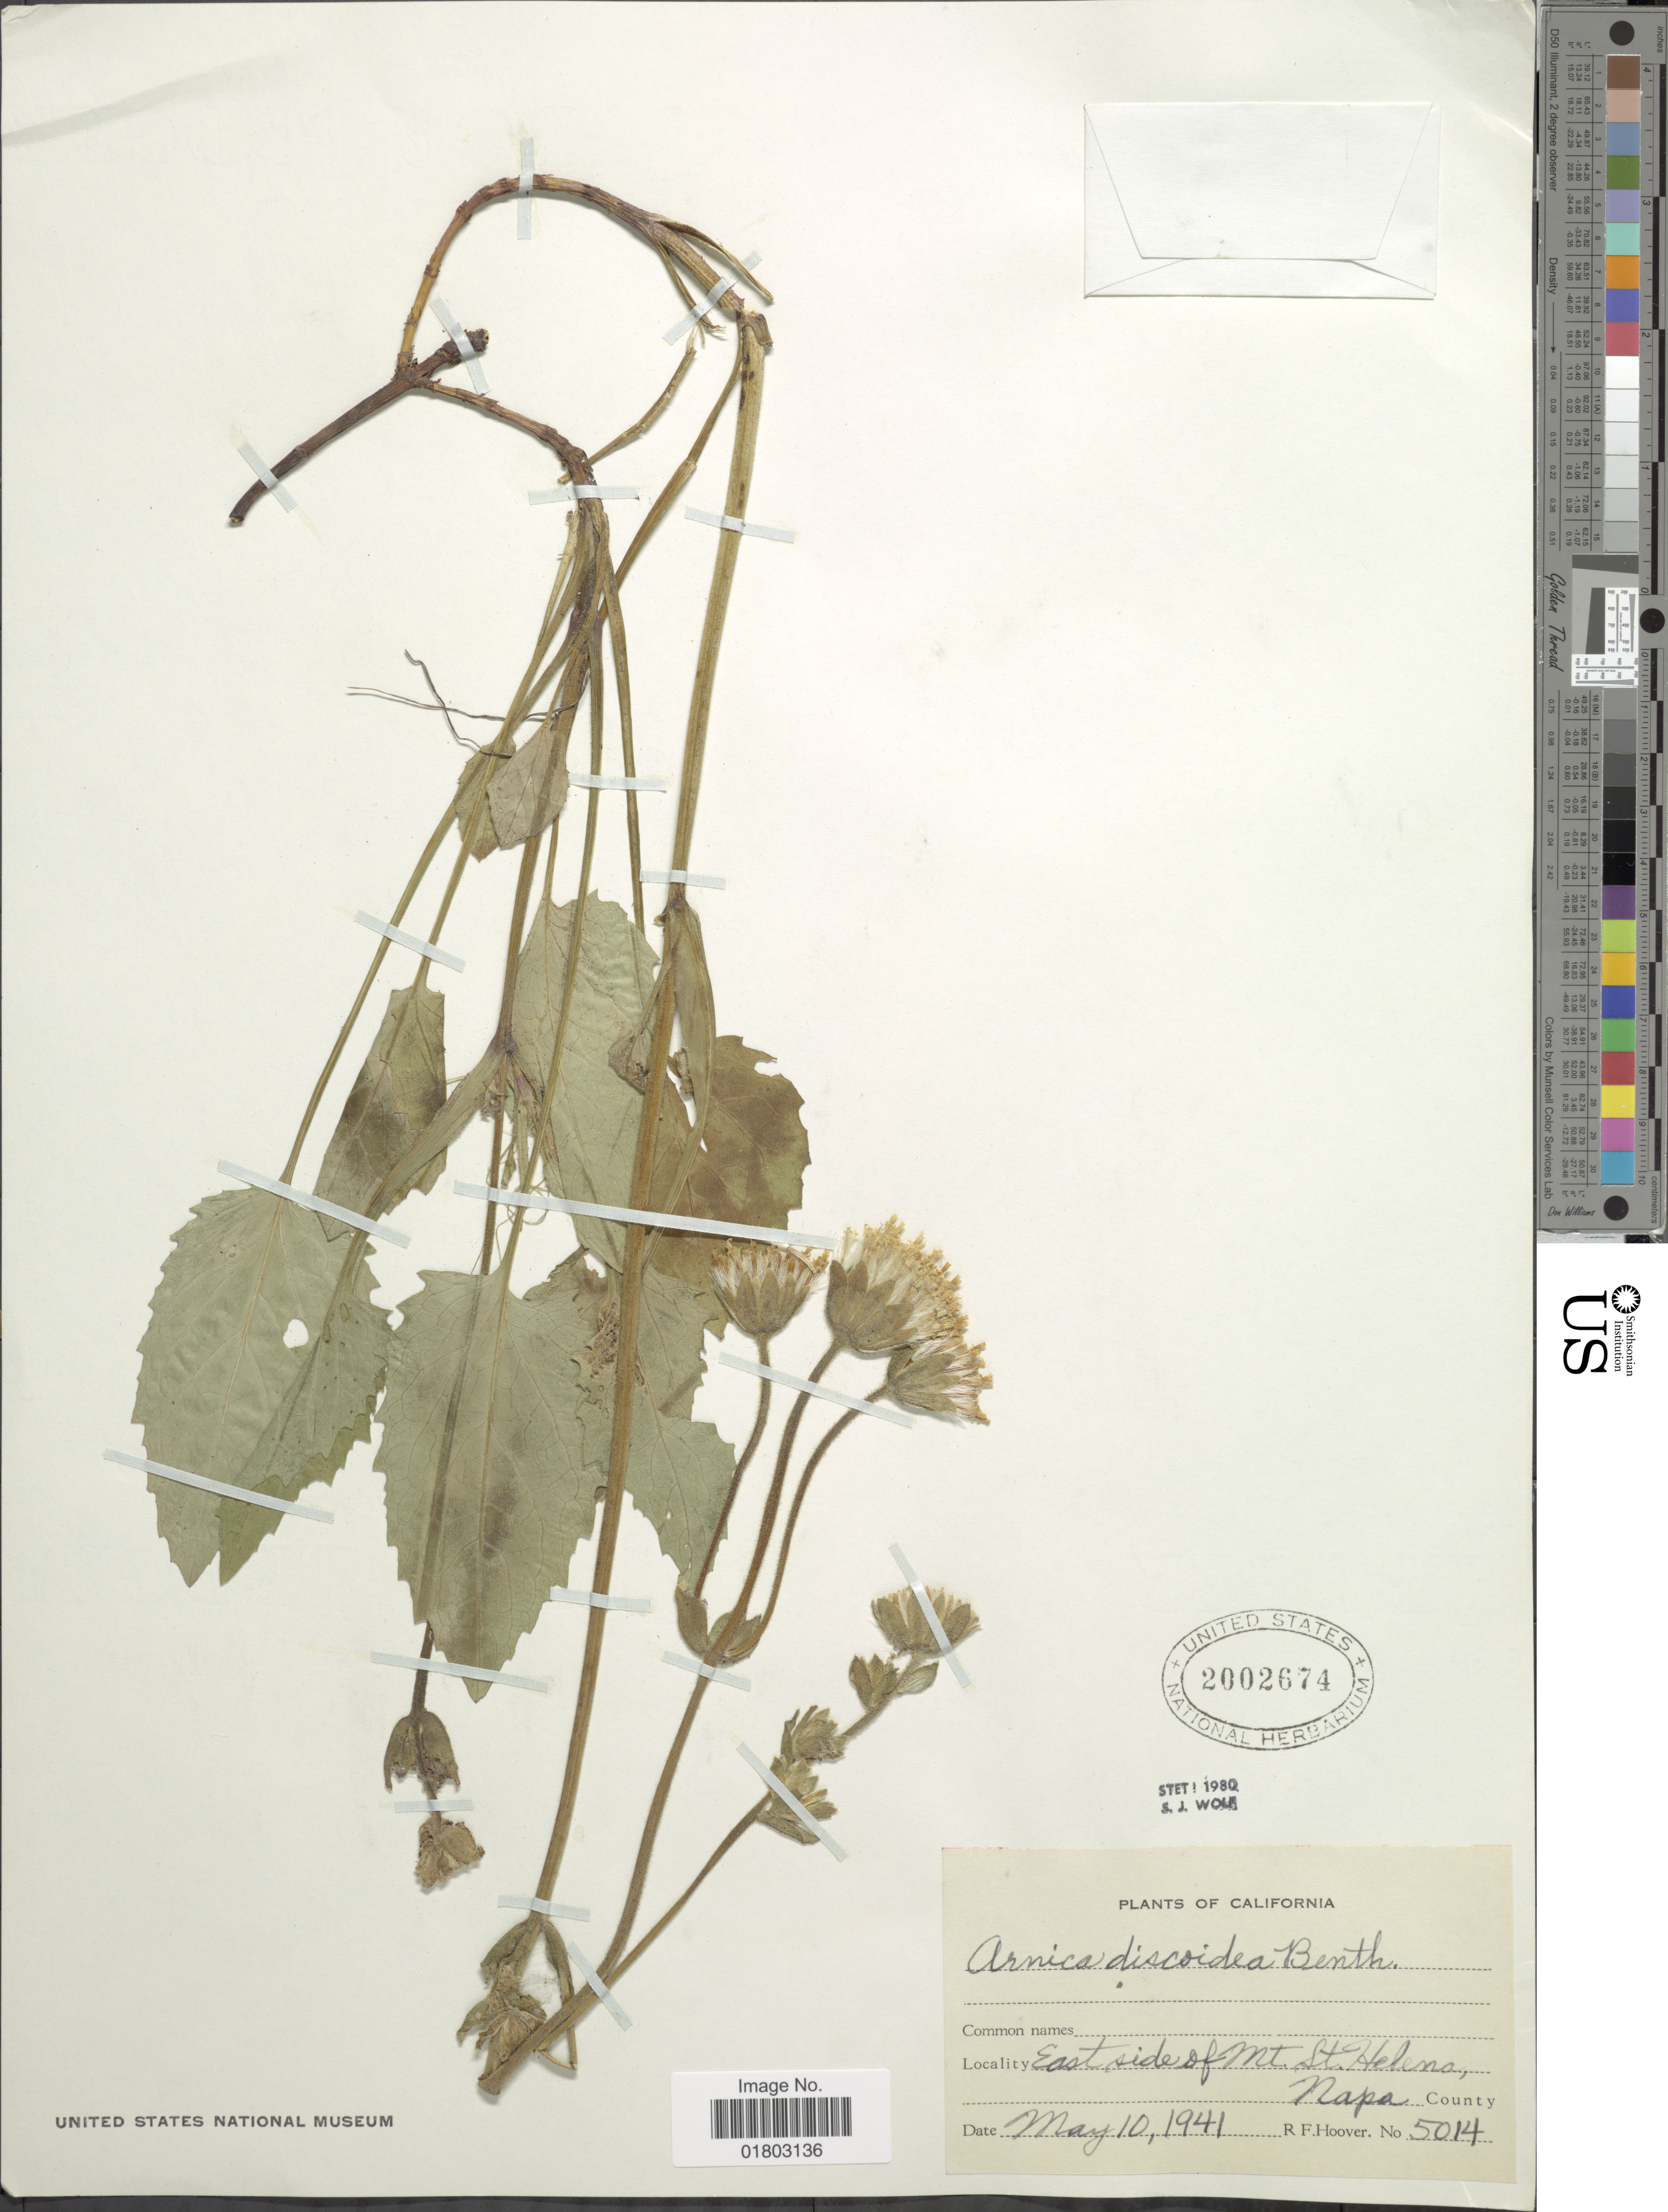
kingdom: Plantae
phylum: Tracheophyta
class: Magnoliopsida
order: Asterales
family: Asteraceae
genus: Arnica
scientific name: Arnica discoidea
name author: Benth.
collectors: R. F. Hoover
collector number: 5014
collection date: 1941-05-10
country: United States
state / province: California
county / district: Napa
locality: East side of Mt St Helena, napa County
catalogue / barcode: US 2002674